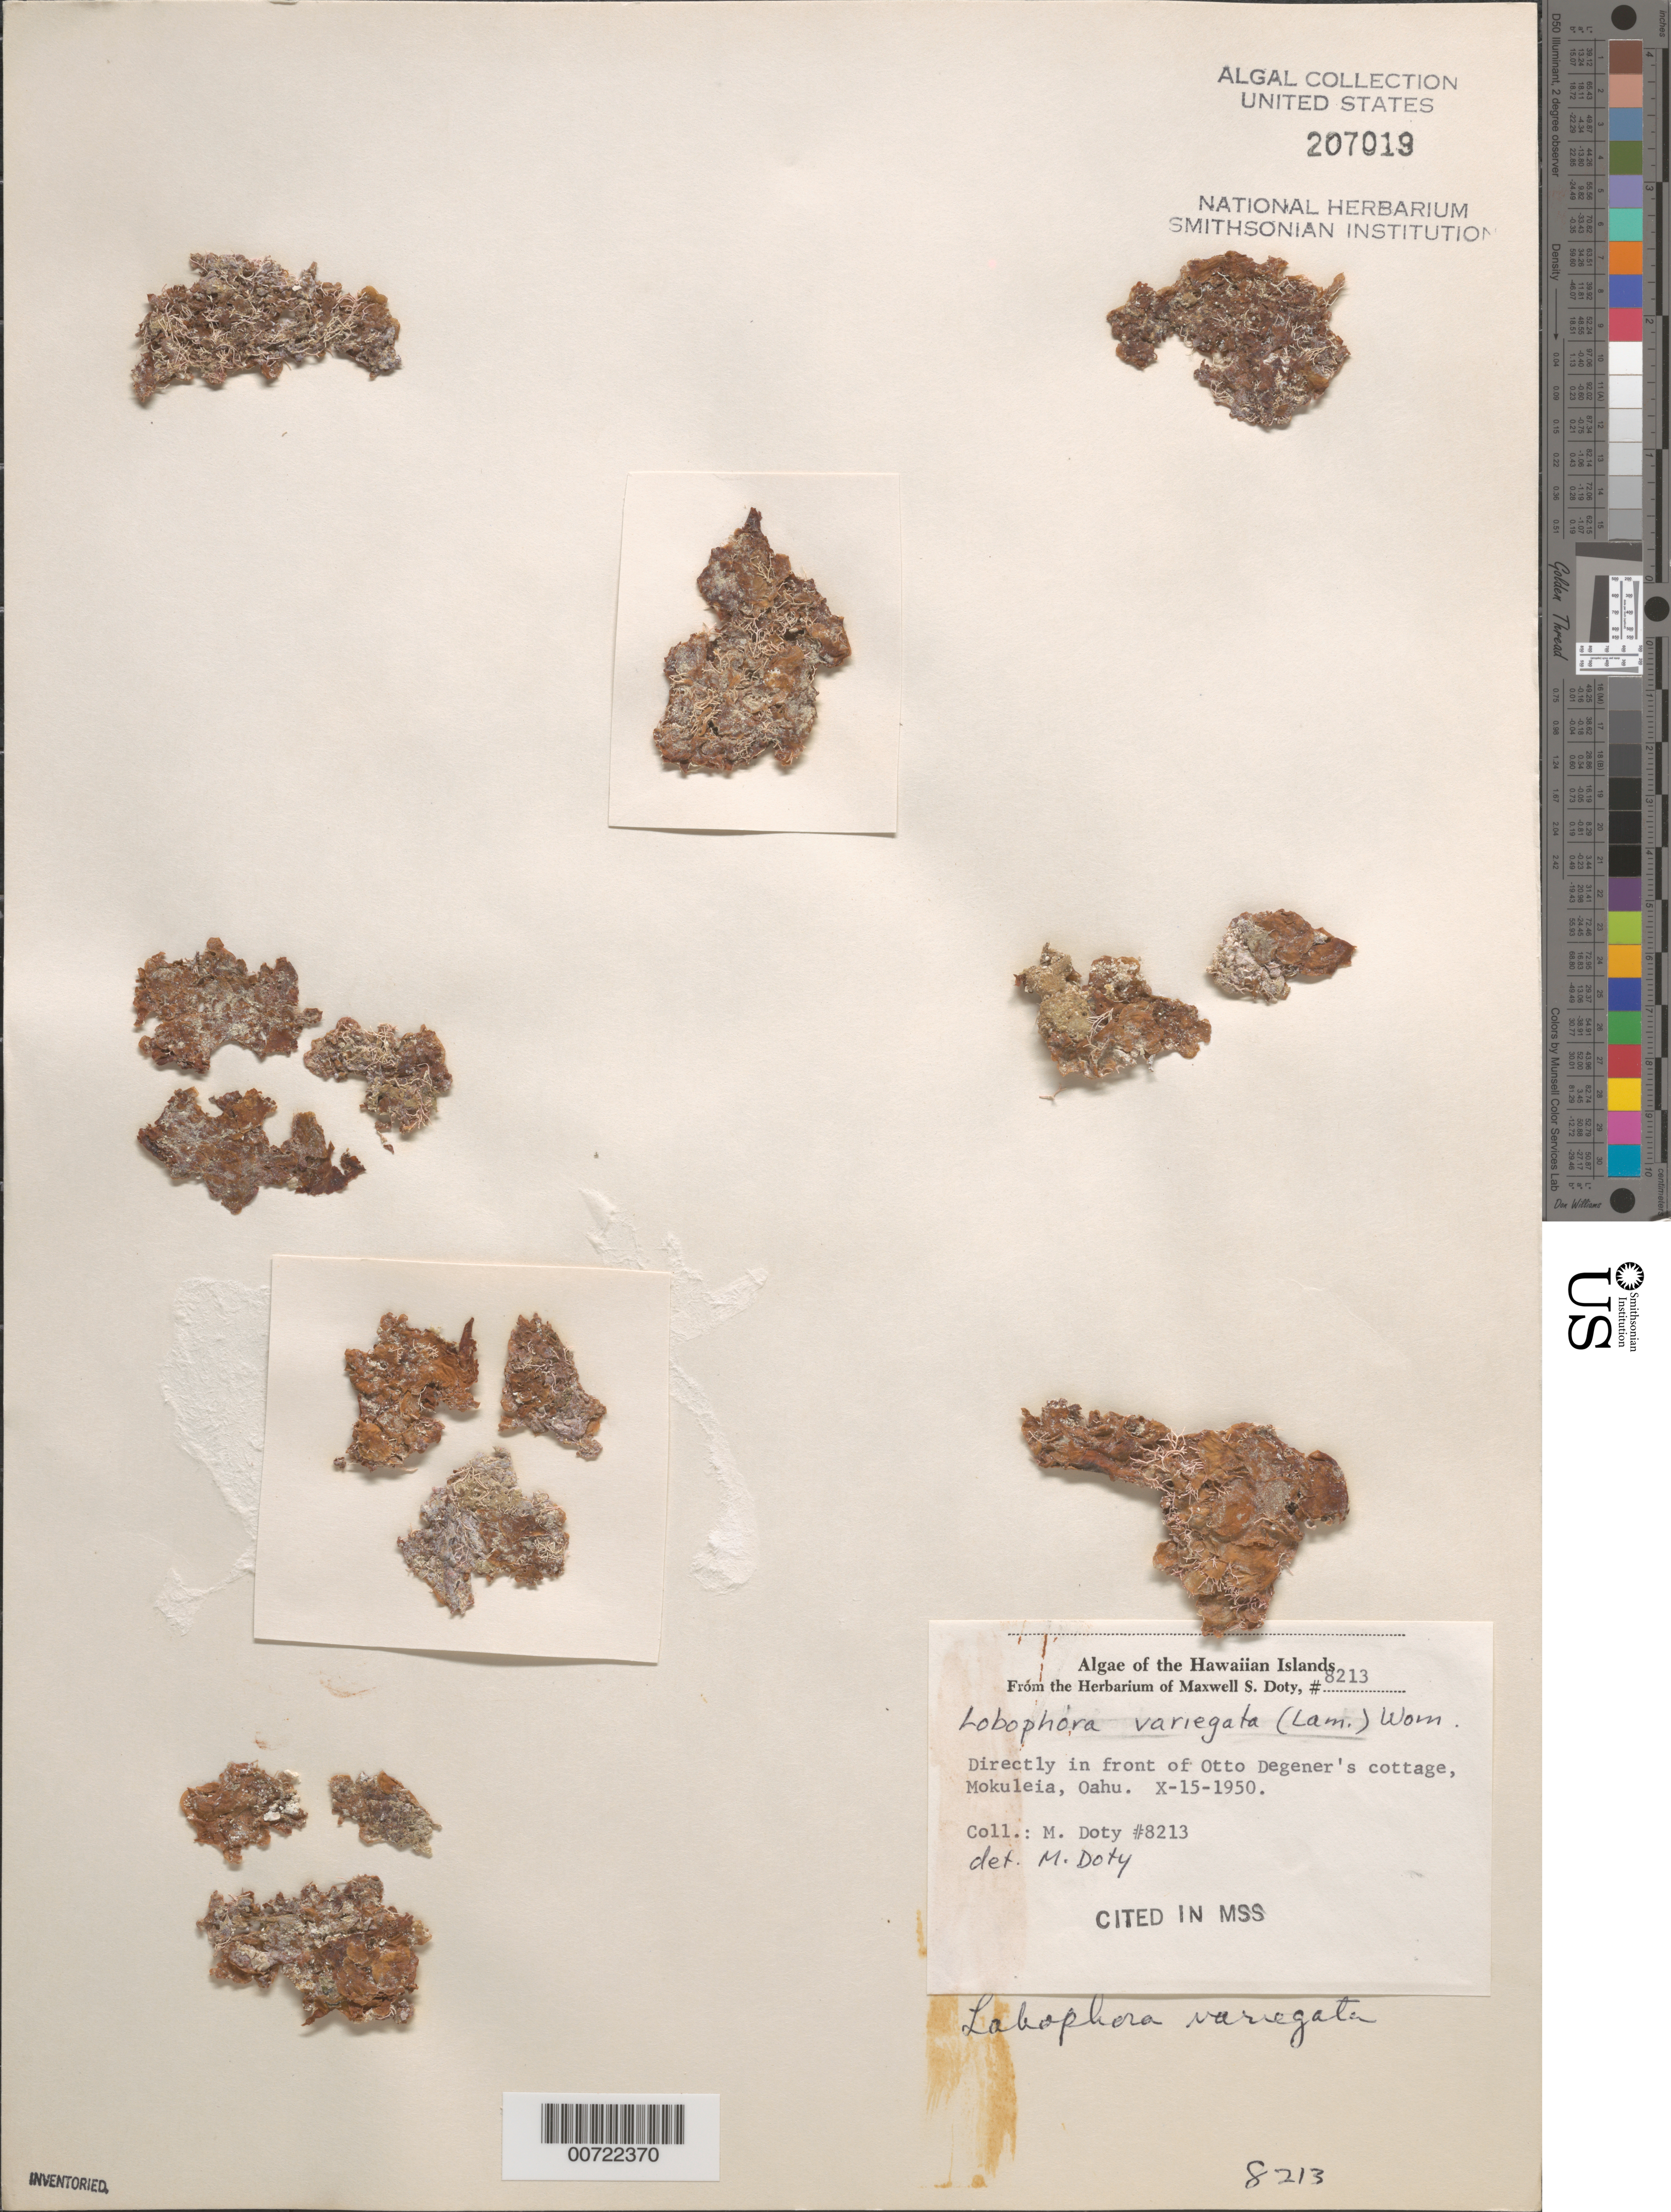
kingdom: Chromista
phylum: Ochrophyta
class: Phaeophyceae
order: Dictyotales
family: Dictyotaceae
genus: Lobophora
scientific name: Lobophora variegata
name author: (J.V.Lamouroux) Womersley & E.C. Oliveira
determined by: Doty, M. S.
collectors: M. S. Doty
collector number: MSD 8213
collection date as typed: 15. X. 1950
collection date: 1950-10-15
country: United States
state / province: Hawaii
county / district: Honolulu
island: Oahu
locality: Mokuleia, Otto Degener's cottage reef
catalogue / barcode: US 207019